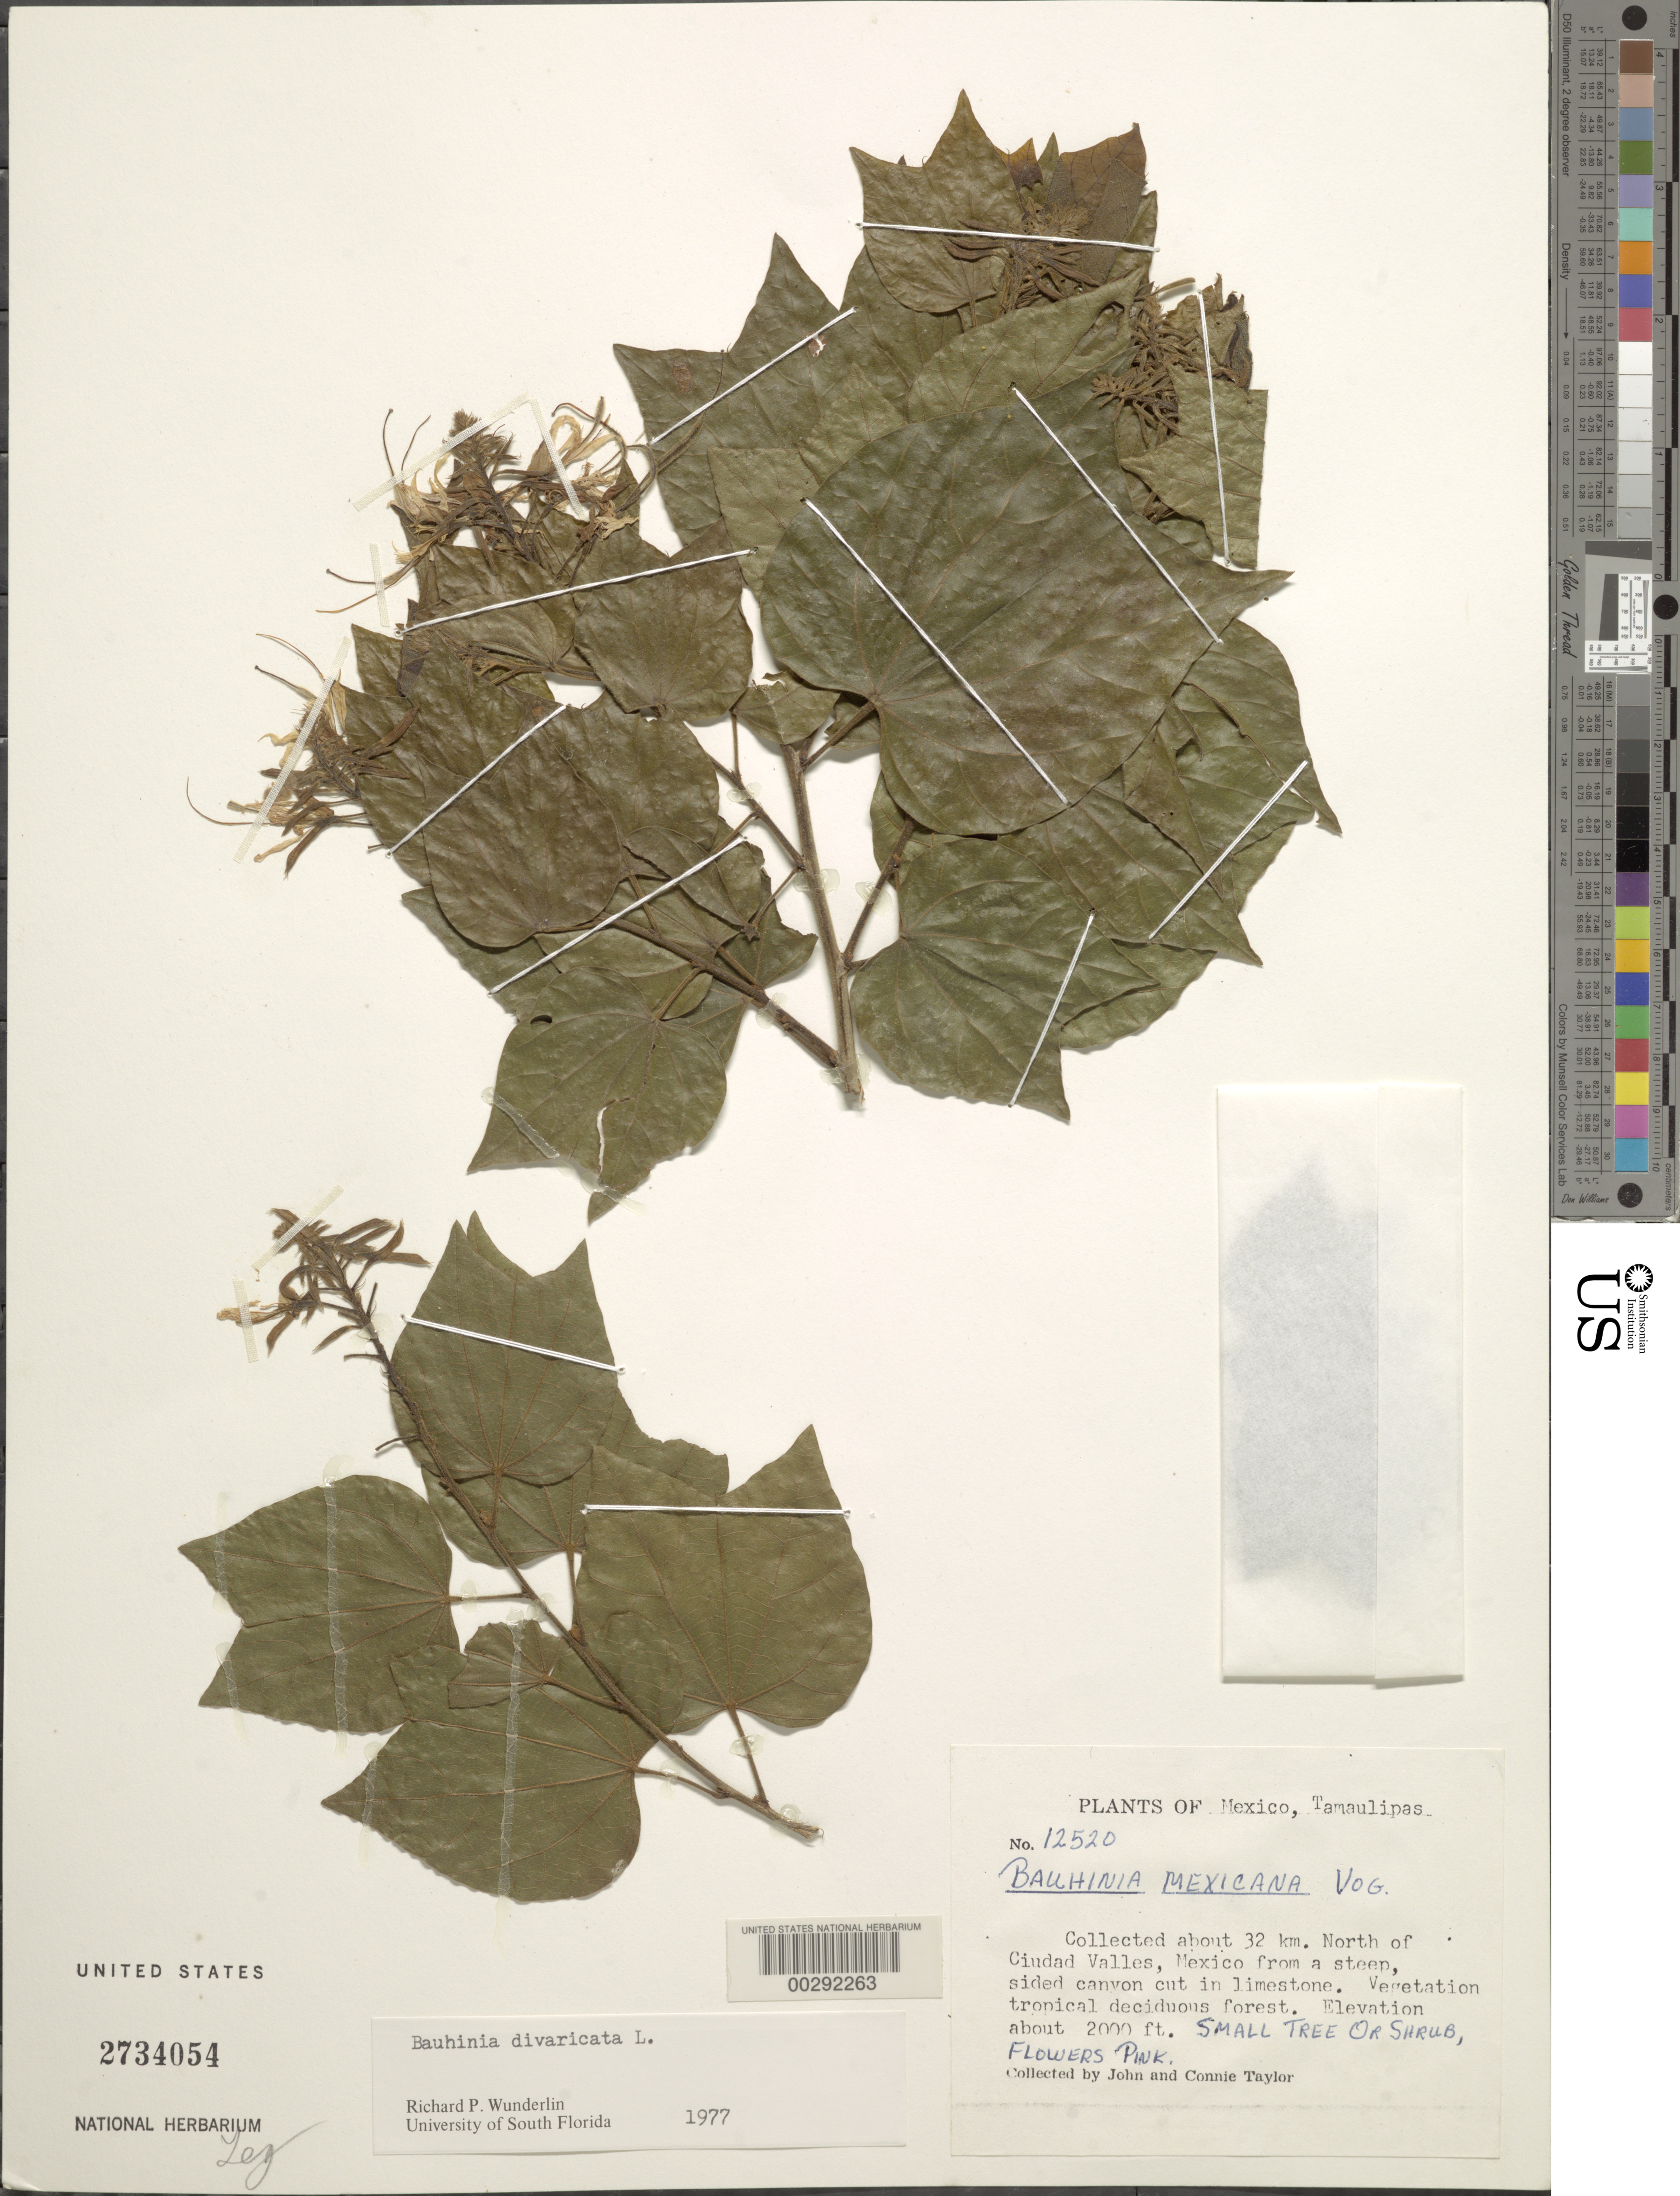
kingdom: Plantae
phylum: Tracheophyta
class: Magnoliopsida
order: Fabales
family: Fabaceae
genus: Bauhinia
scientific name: Bauhinia divaricata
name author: L.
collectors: J. Taylor & C. Taylor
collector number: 12520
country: Mexico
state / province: Tamaulipas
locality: About 32 km N of Ciudad Valles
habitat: Steep, dided canyon cut in limestone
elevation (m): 610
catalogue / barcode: US 2734054